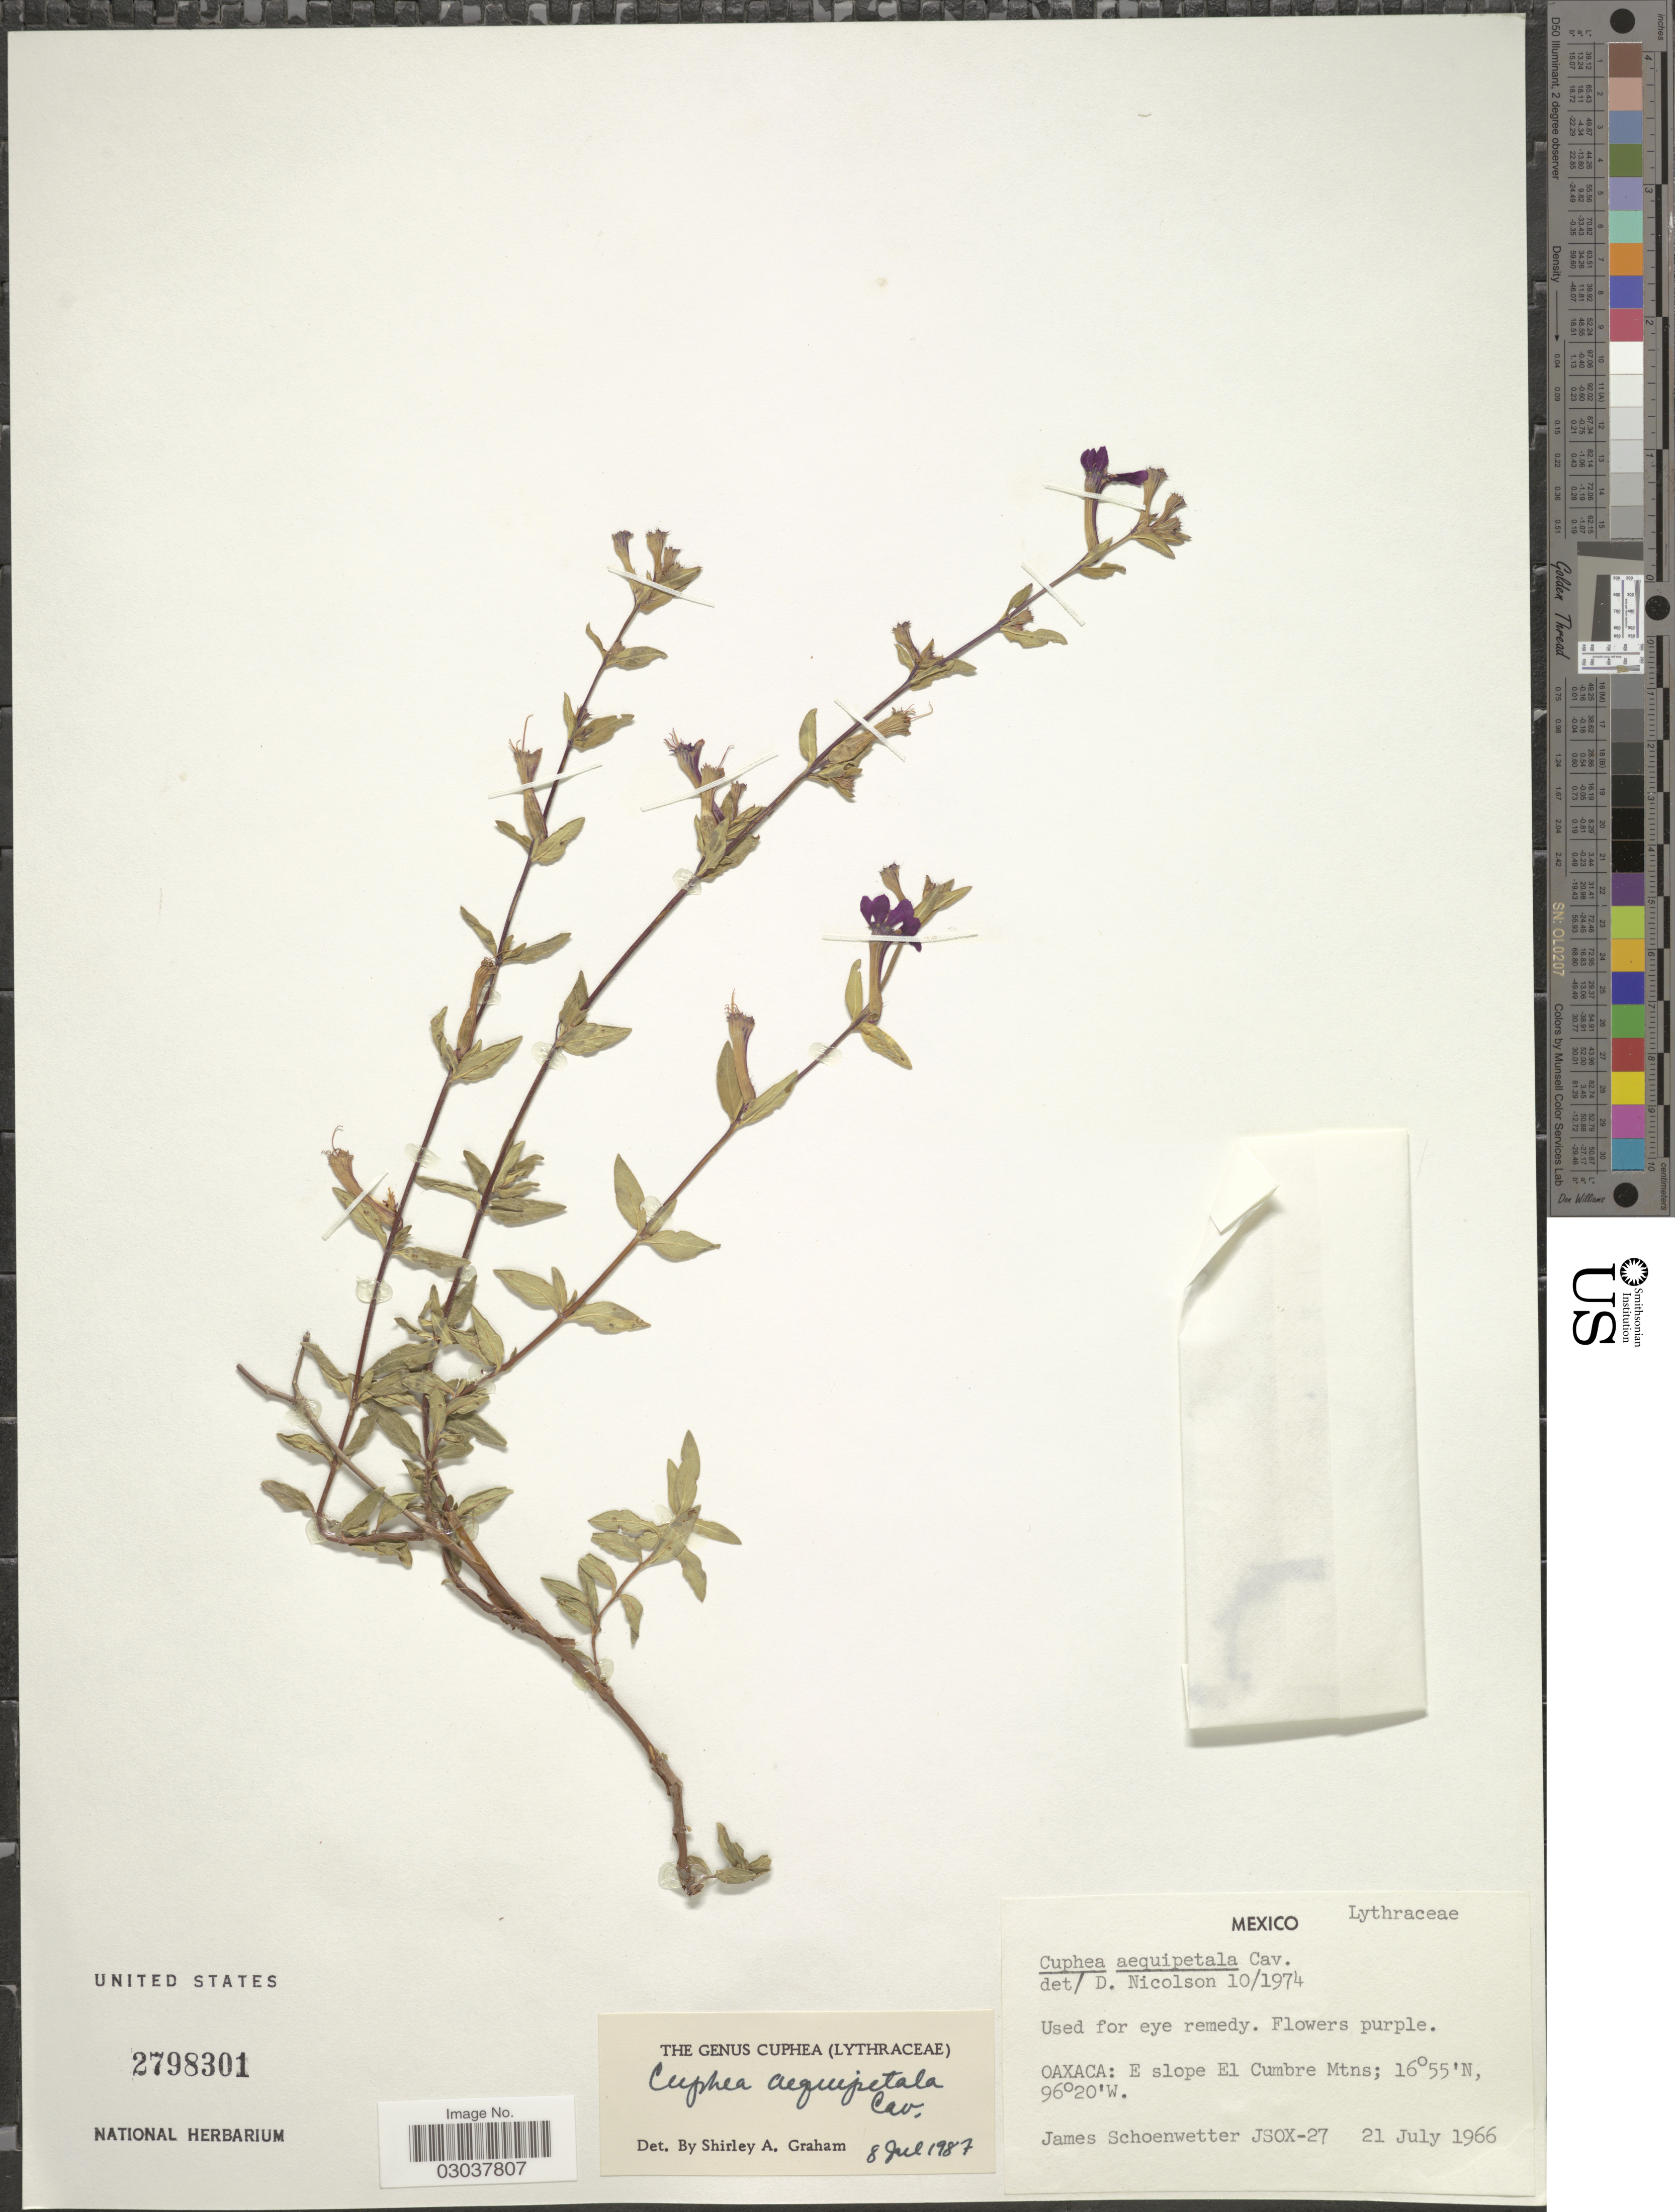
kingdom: Plantae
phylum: Tracheophyta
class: Magnoliopsida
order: Myrtales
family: Lythraceae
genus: Cuphea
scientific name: Cuphea aequipetala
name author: Cav.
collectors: J. Schoenwetter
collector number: JSOX-27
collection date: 1966-07-21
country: Mexico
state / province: Oaxaca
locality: E slope El Cumbre Mtns.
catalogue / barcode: US 2798301